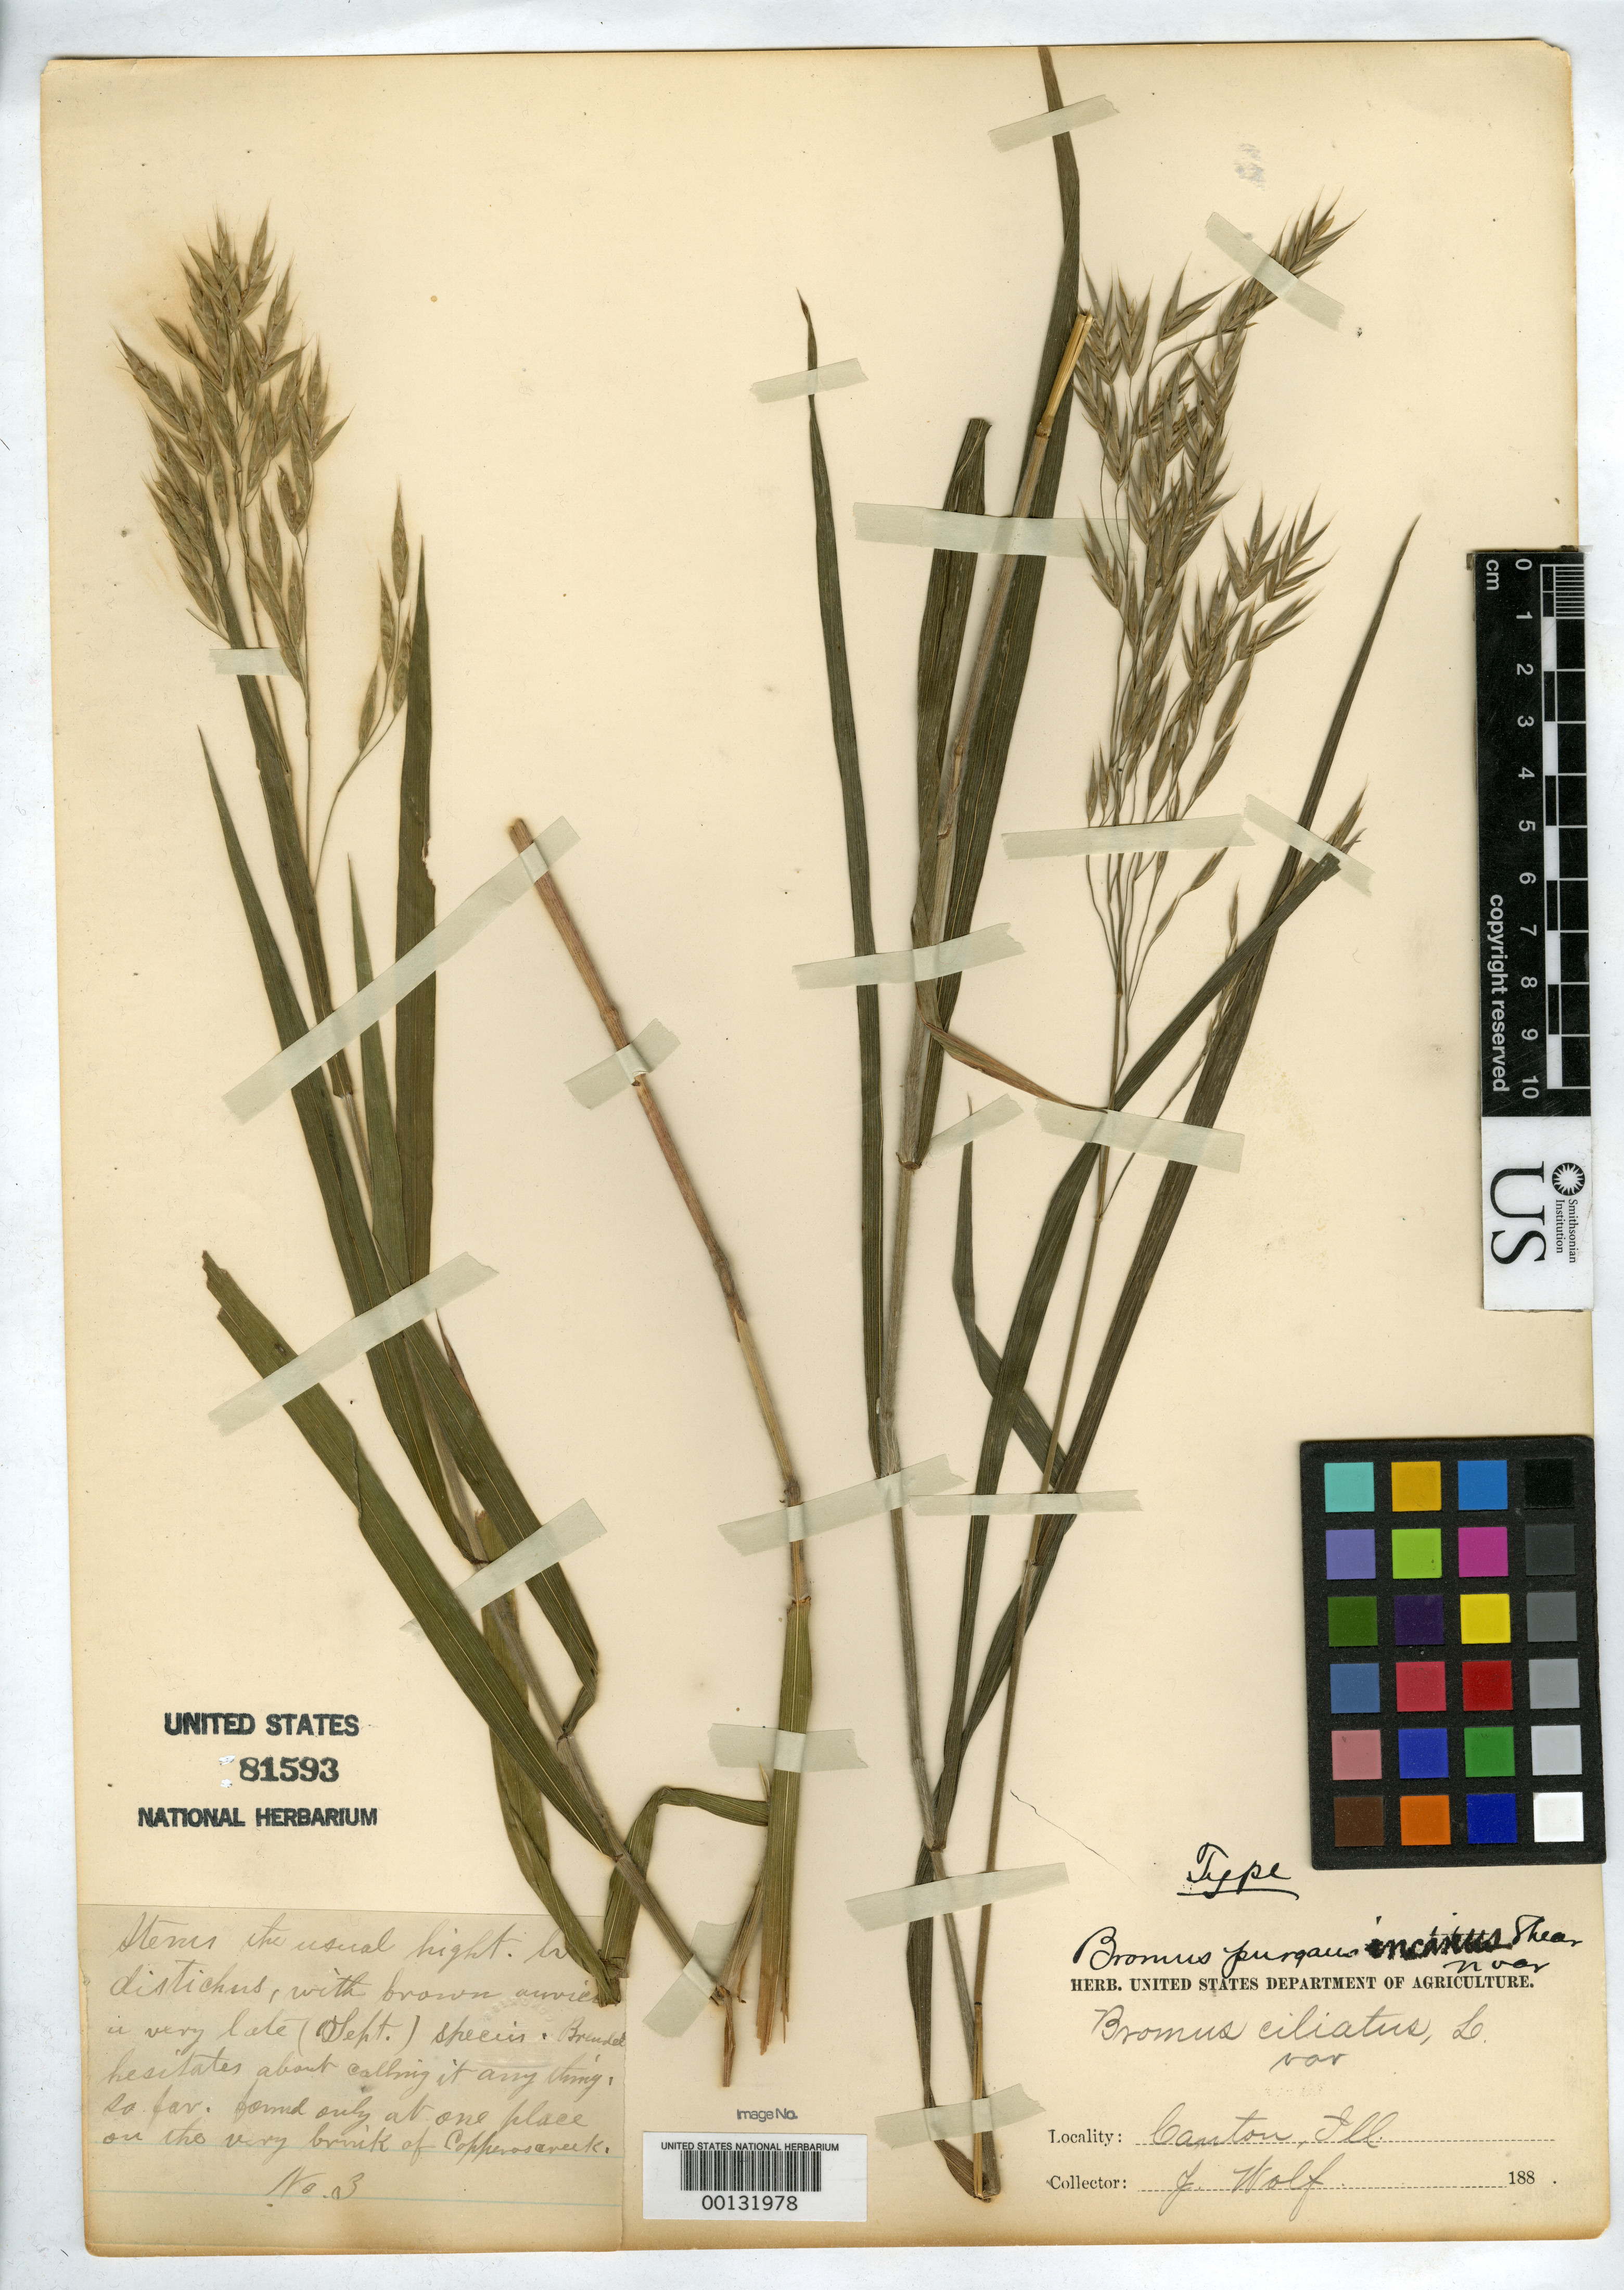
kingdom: Plantae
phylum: Tracheophyta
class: Liliopsida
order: Poales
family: Poaceae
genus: Bromus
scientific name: Bromus purgans var. incanus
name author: Shear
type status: Isotype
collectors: J. Wolfe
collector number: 3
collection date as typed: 188-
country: United States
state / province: Illinois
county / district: Fulton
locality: Canton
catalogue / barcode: US 81593